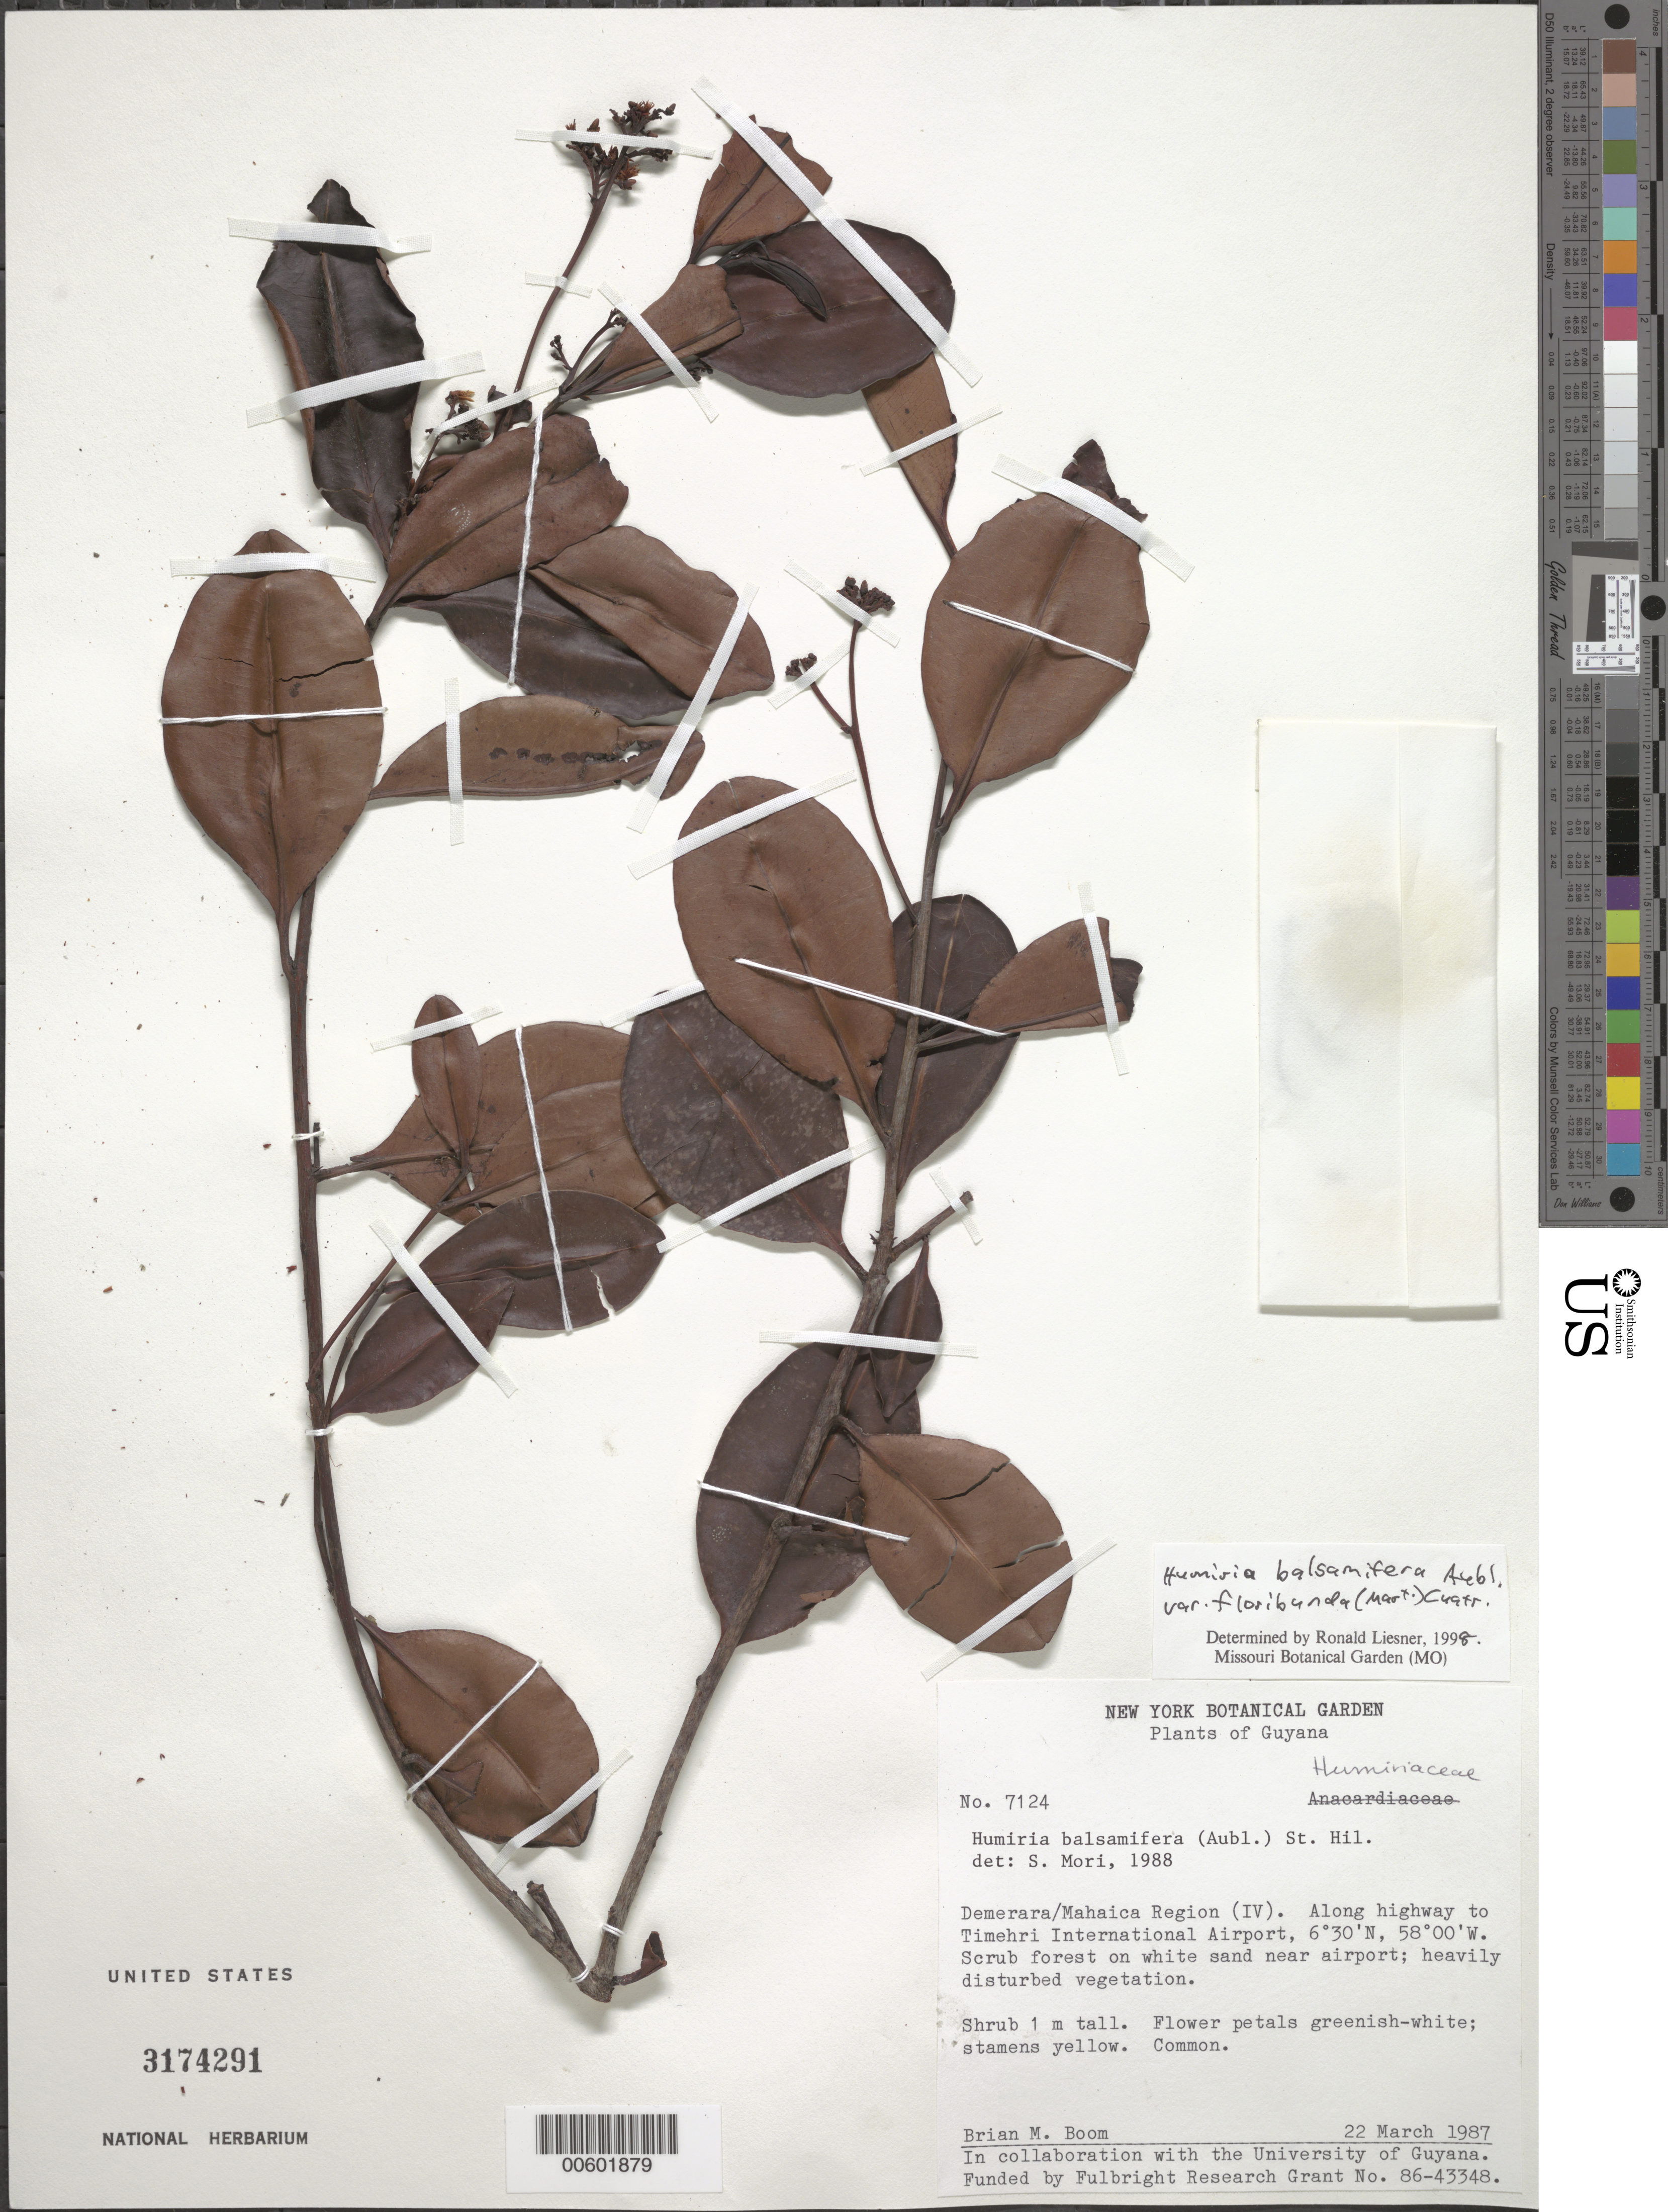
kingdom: Plantae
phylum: Tracheophyta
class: Magnoliopsida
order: Malpighiales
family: Humiriaceae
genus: Humiria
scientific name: Humiria balsamifera var. floribunda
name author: (Mart.) Cuatrec.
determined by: Liesner, R. L.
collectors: B. M. Boom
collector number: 7124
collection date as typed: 22-Mar-87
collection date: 1987-03-22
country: Guyana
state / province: Demerara-Mahaica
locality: Timehri International airport, along hwy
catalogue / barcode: US 3174291